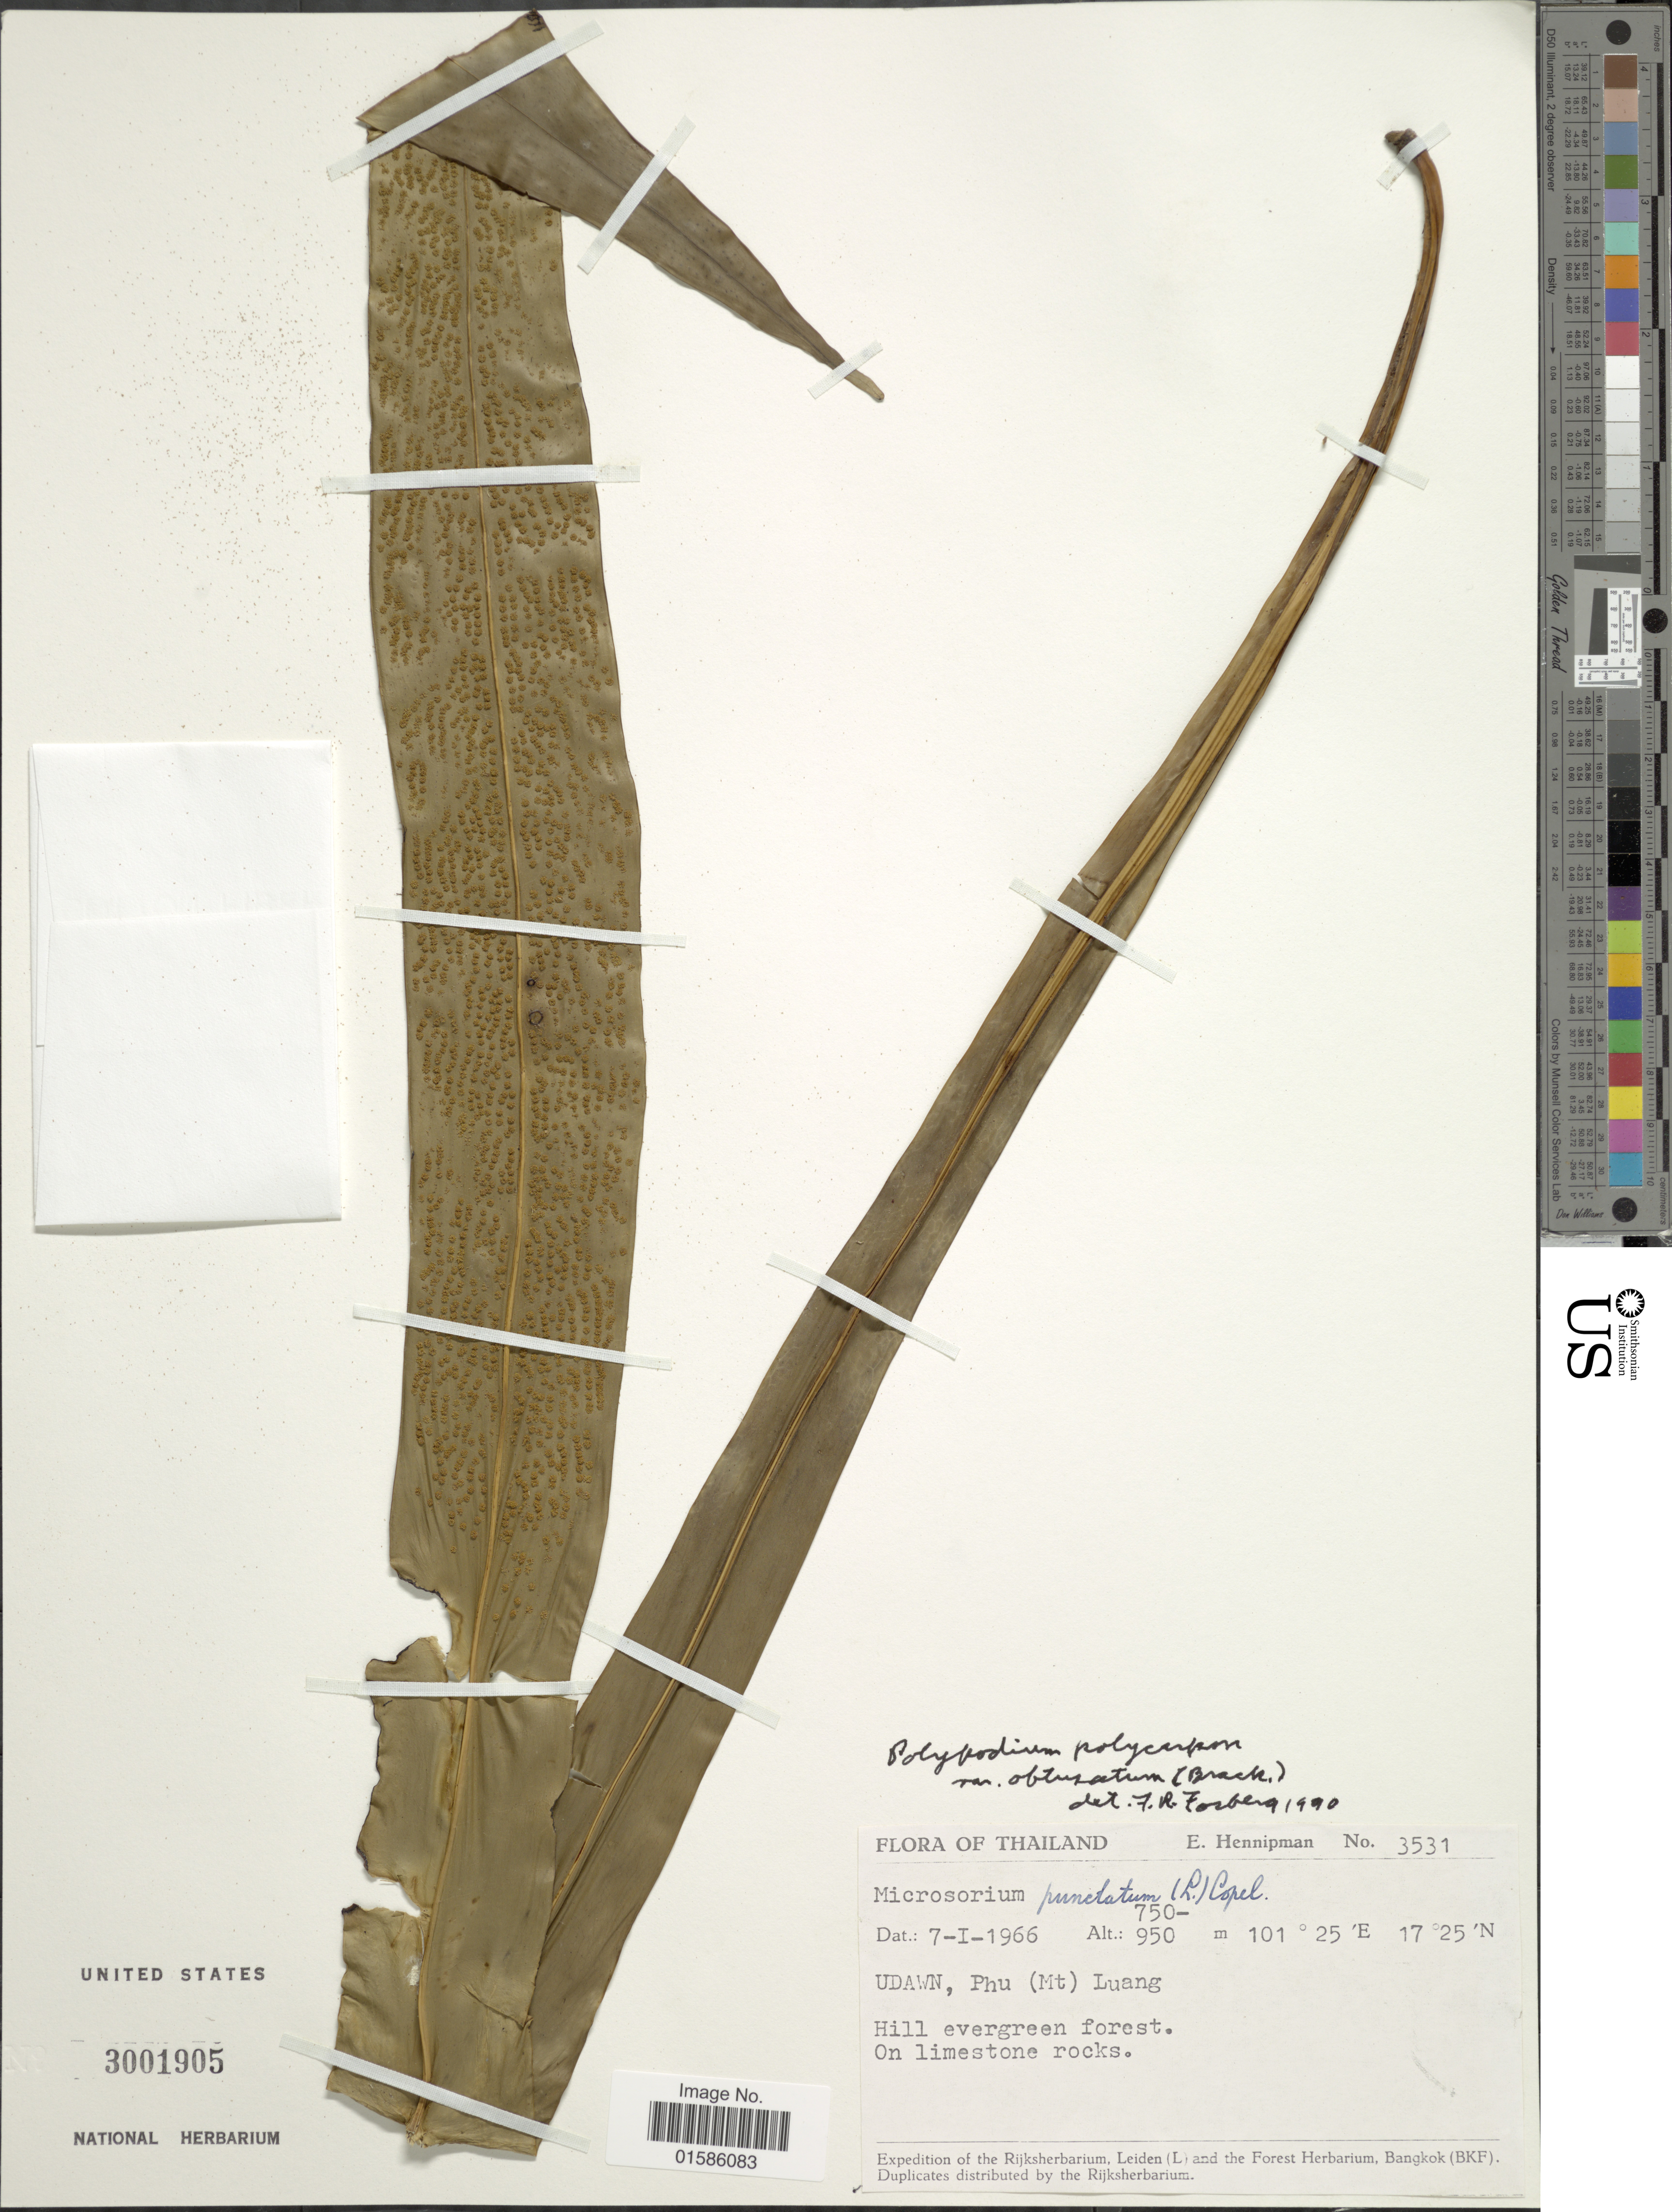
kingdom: Plantae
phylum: Tracheophyta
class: Polypodiopsida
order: Polypodiales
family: Polypodiaceae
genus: Microsorum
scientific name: Microsorum punctatum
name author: (L.) Copel.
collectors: E. Hennipman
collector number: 3531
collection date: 1966-01-07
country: Thailand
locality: Udawn, Phu (Mt) Luang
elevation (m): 750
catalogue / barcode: US 3001905